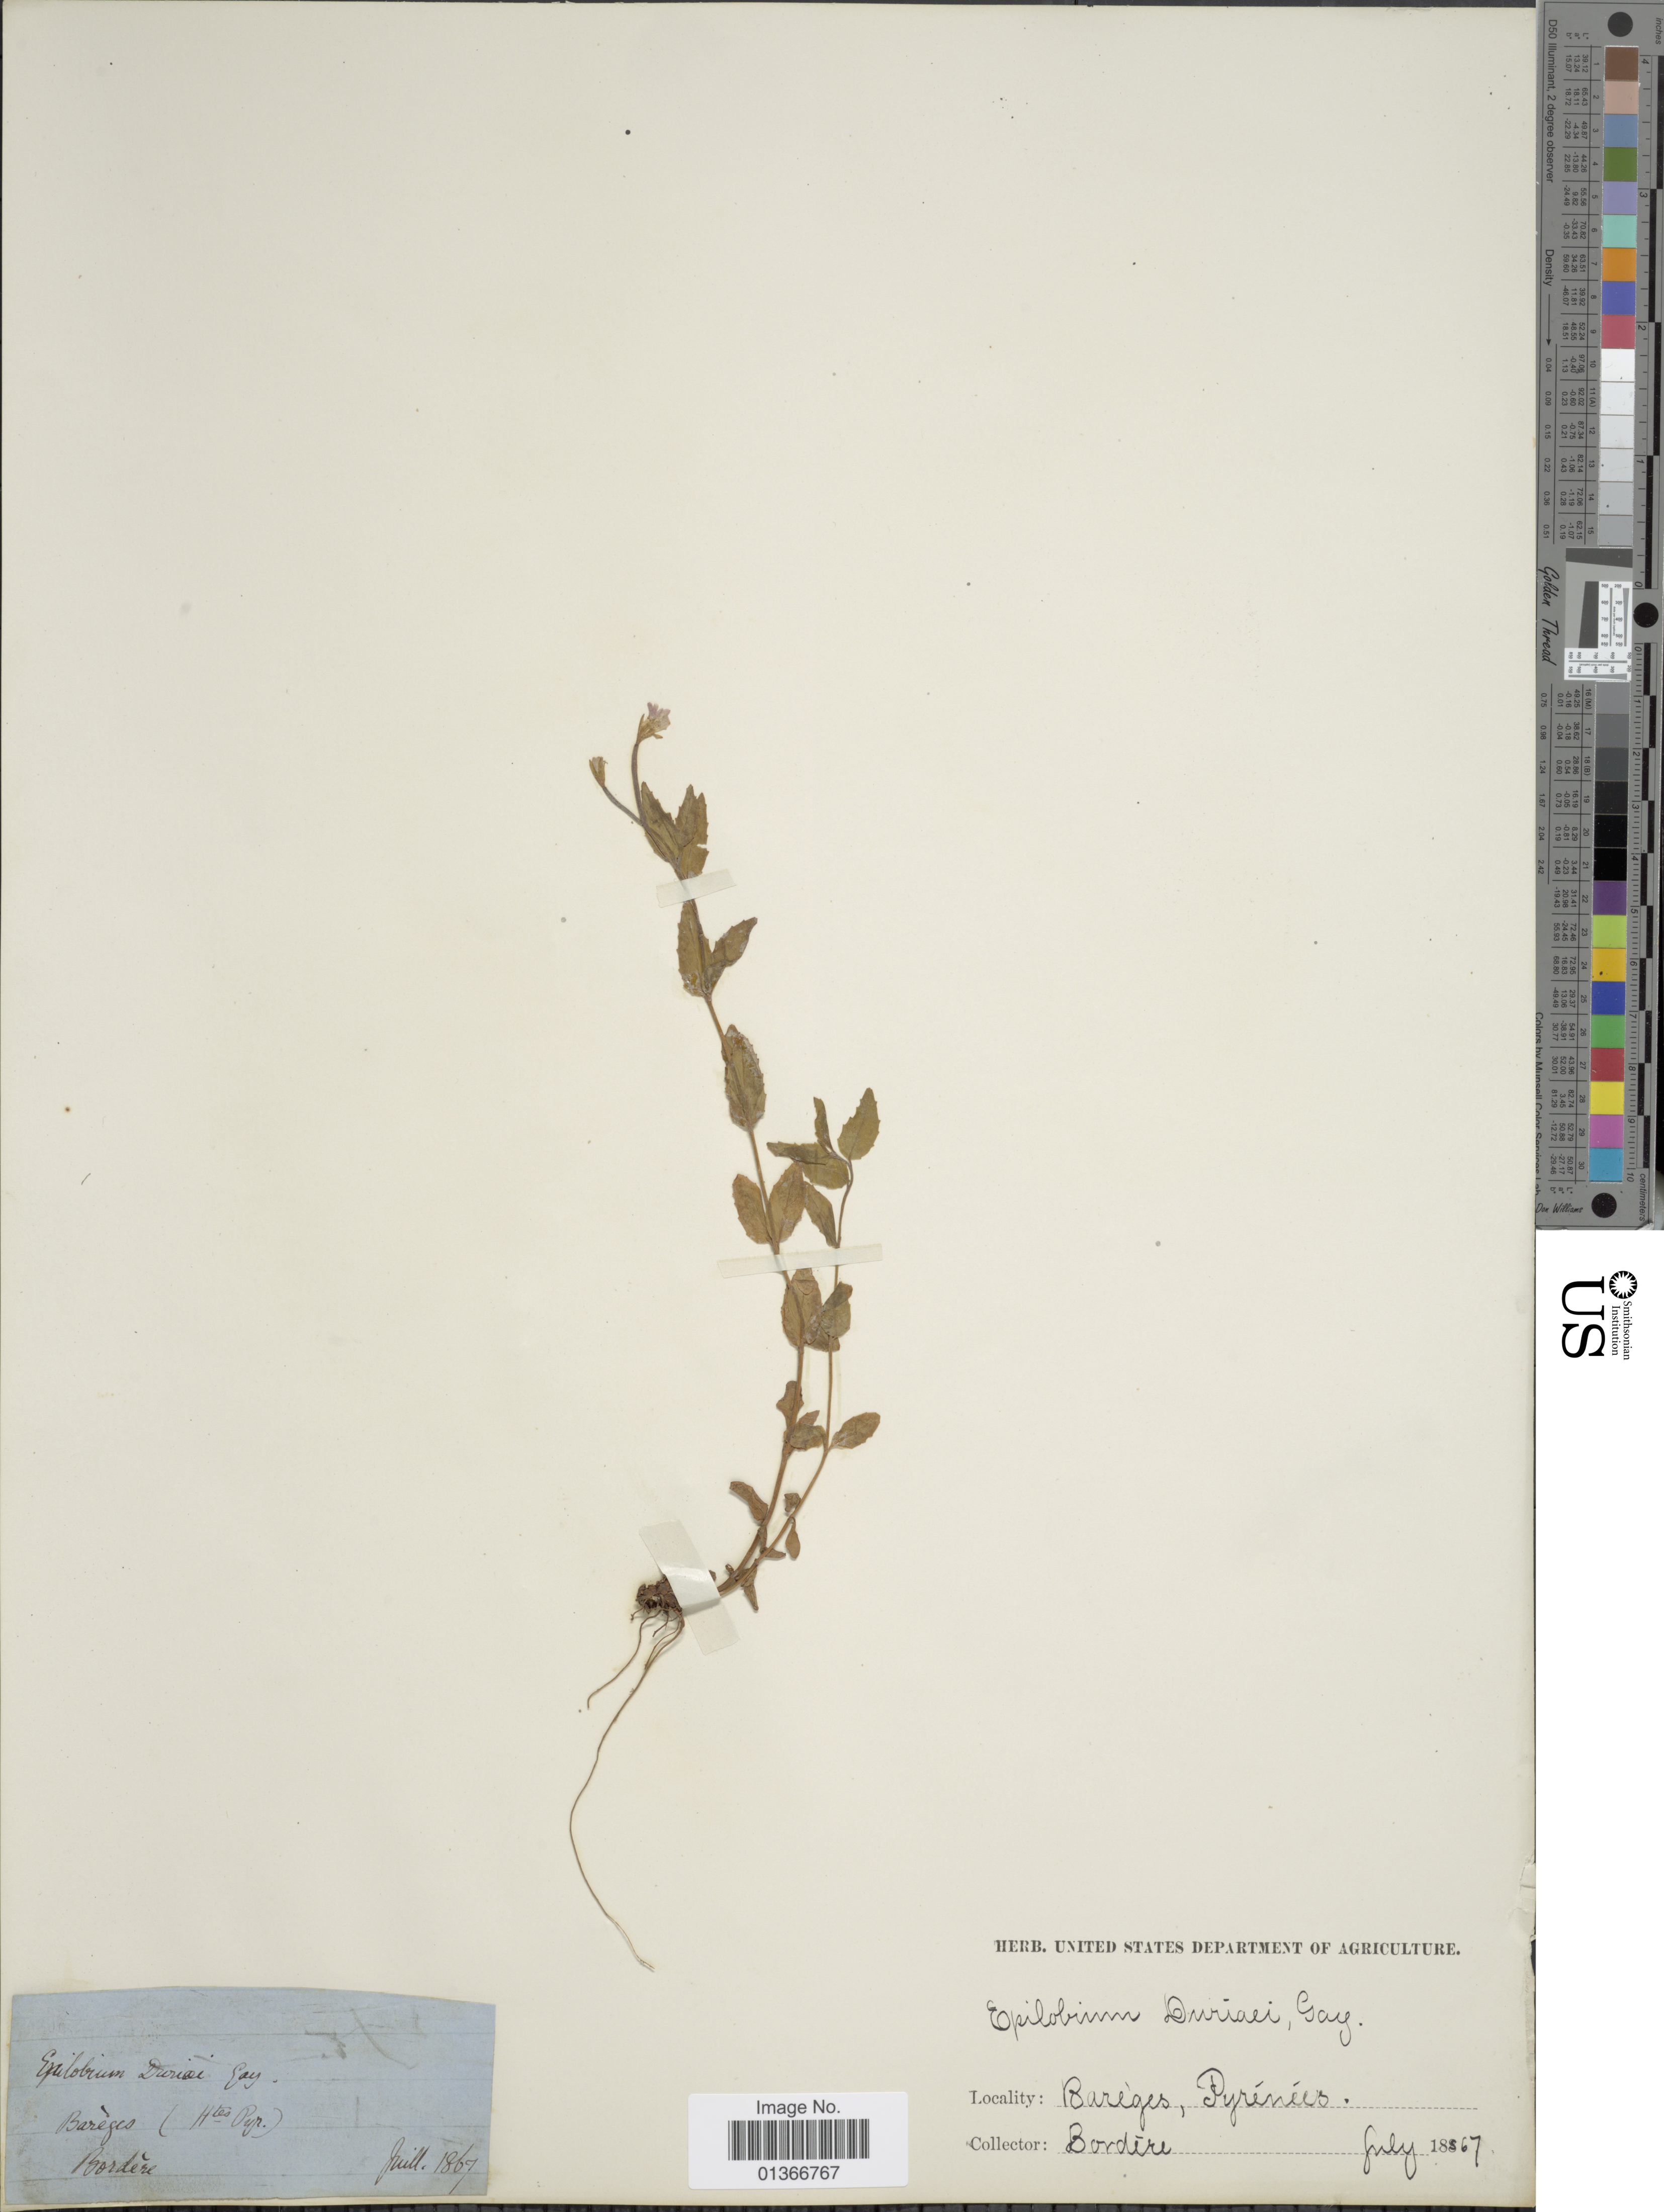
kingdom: Plantae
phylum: Tracheophyta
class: Magnoliopsida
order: Myrtales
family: Onagraceae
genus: Epilobium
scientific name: Epilobium duriaei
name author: J. Gay ex Godr.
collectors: -. Bordère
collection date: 1867-07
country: France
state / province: Occitanie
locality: Barèges.